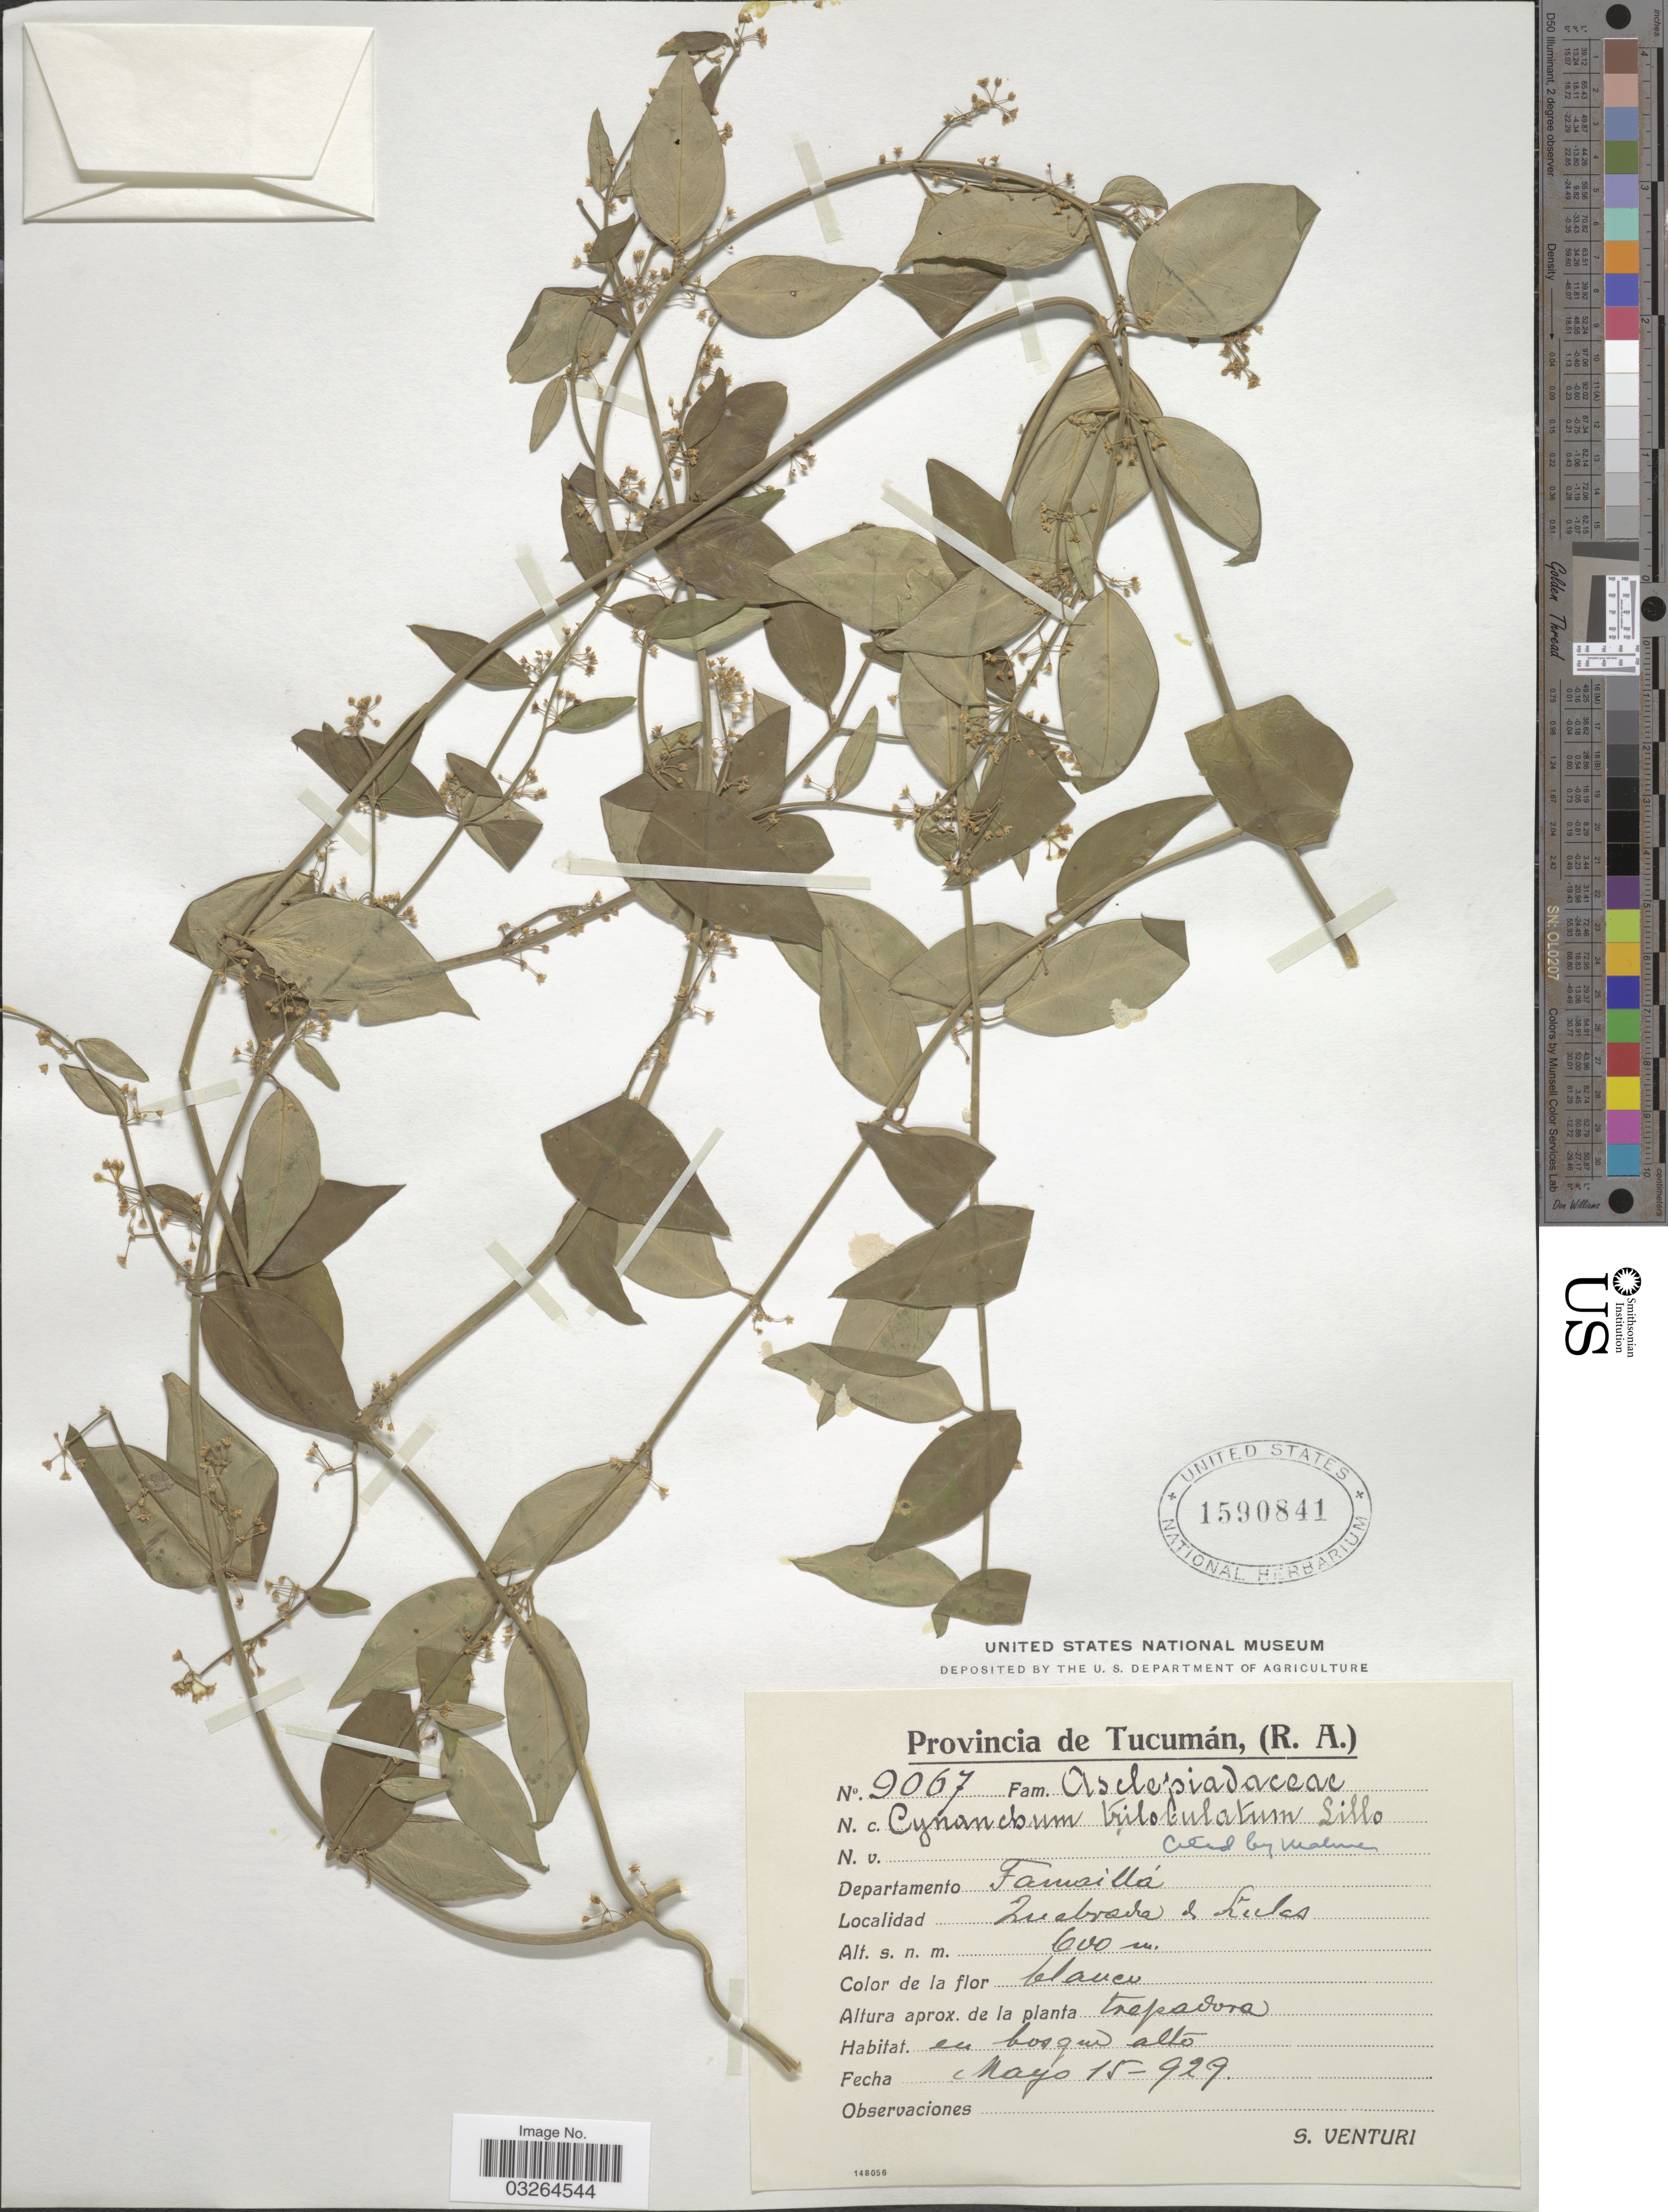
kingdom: Plantae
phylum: Tracheophyta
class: Magnoliopsida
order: Gentianales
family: Apocynaceae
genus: Cynanchum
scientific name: Cynanchum trilobulatum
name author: Lillo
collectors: S. Venturi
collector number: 9067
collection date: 1929-05-15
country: Argentina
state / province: Tucuman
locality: (R. A.), Departamento Famaillá. Quebrada de Lules.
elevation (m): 600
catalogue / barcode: US 1590841